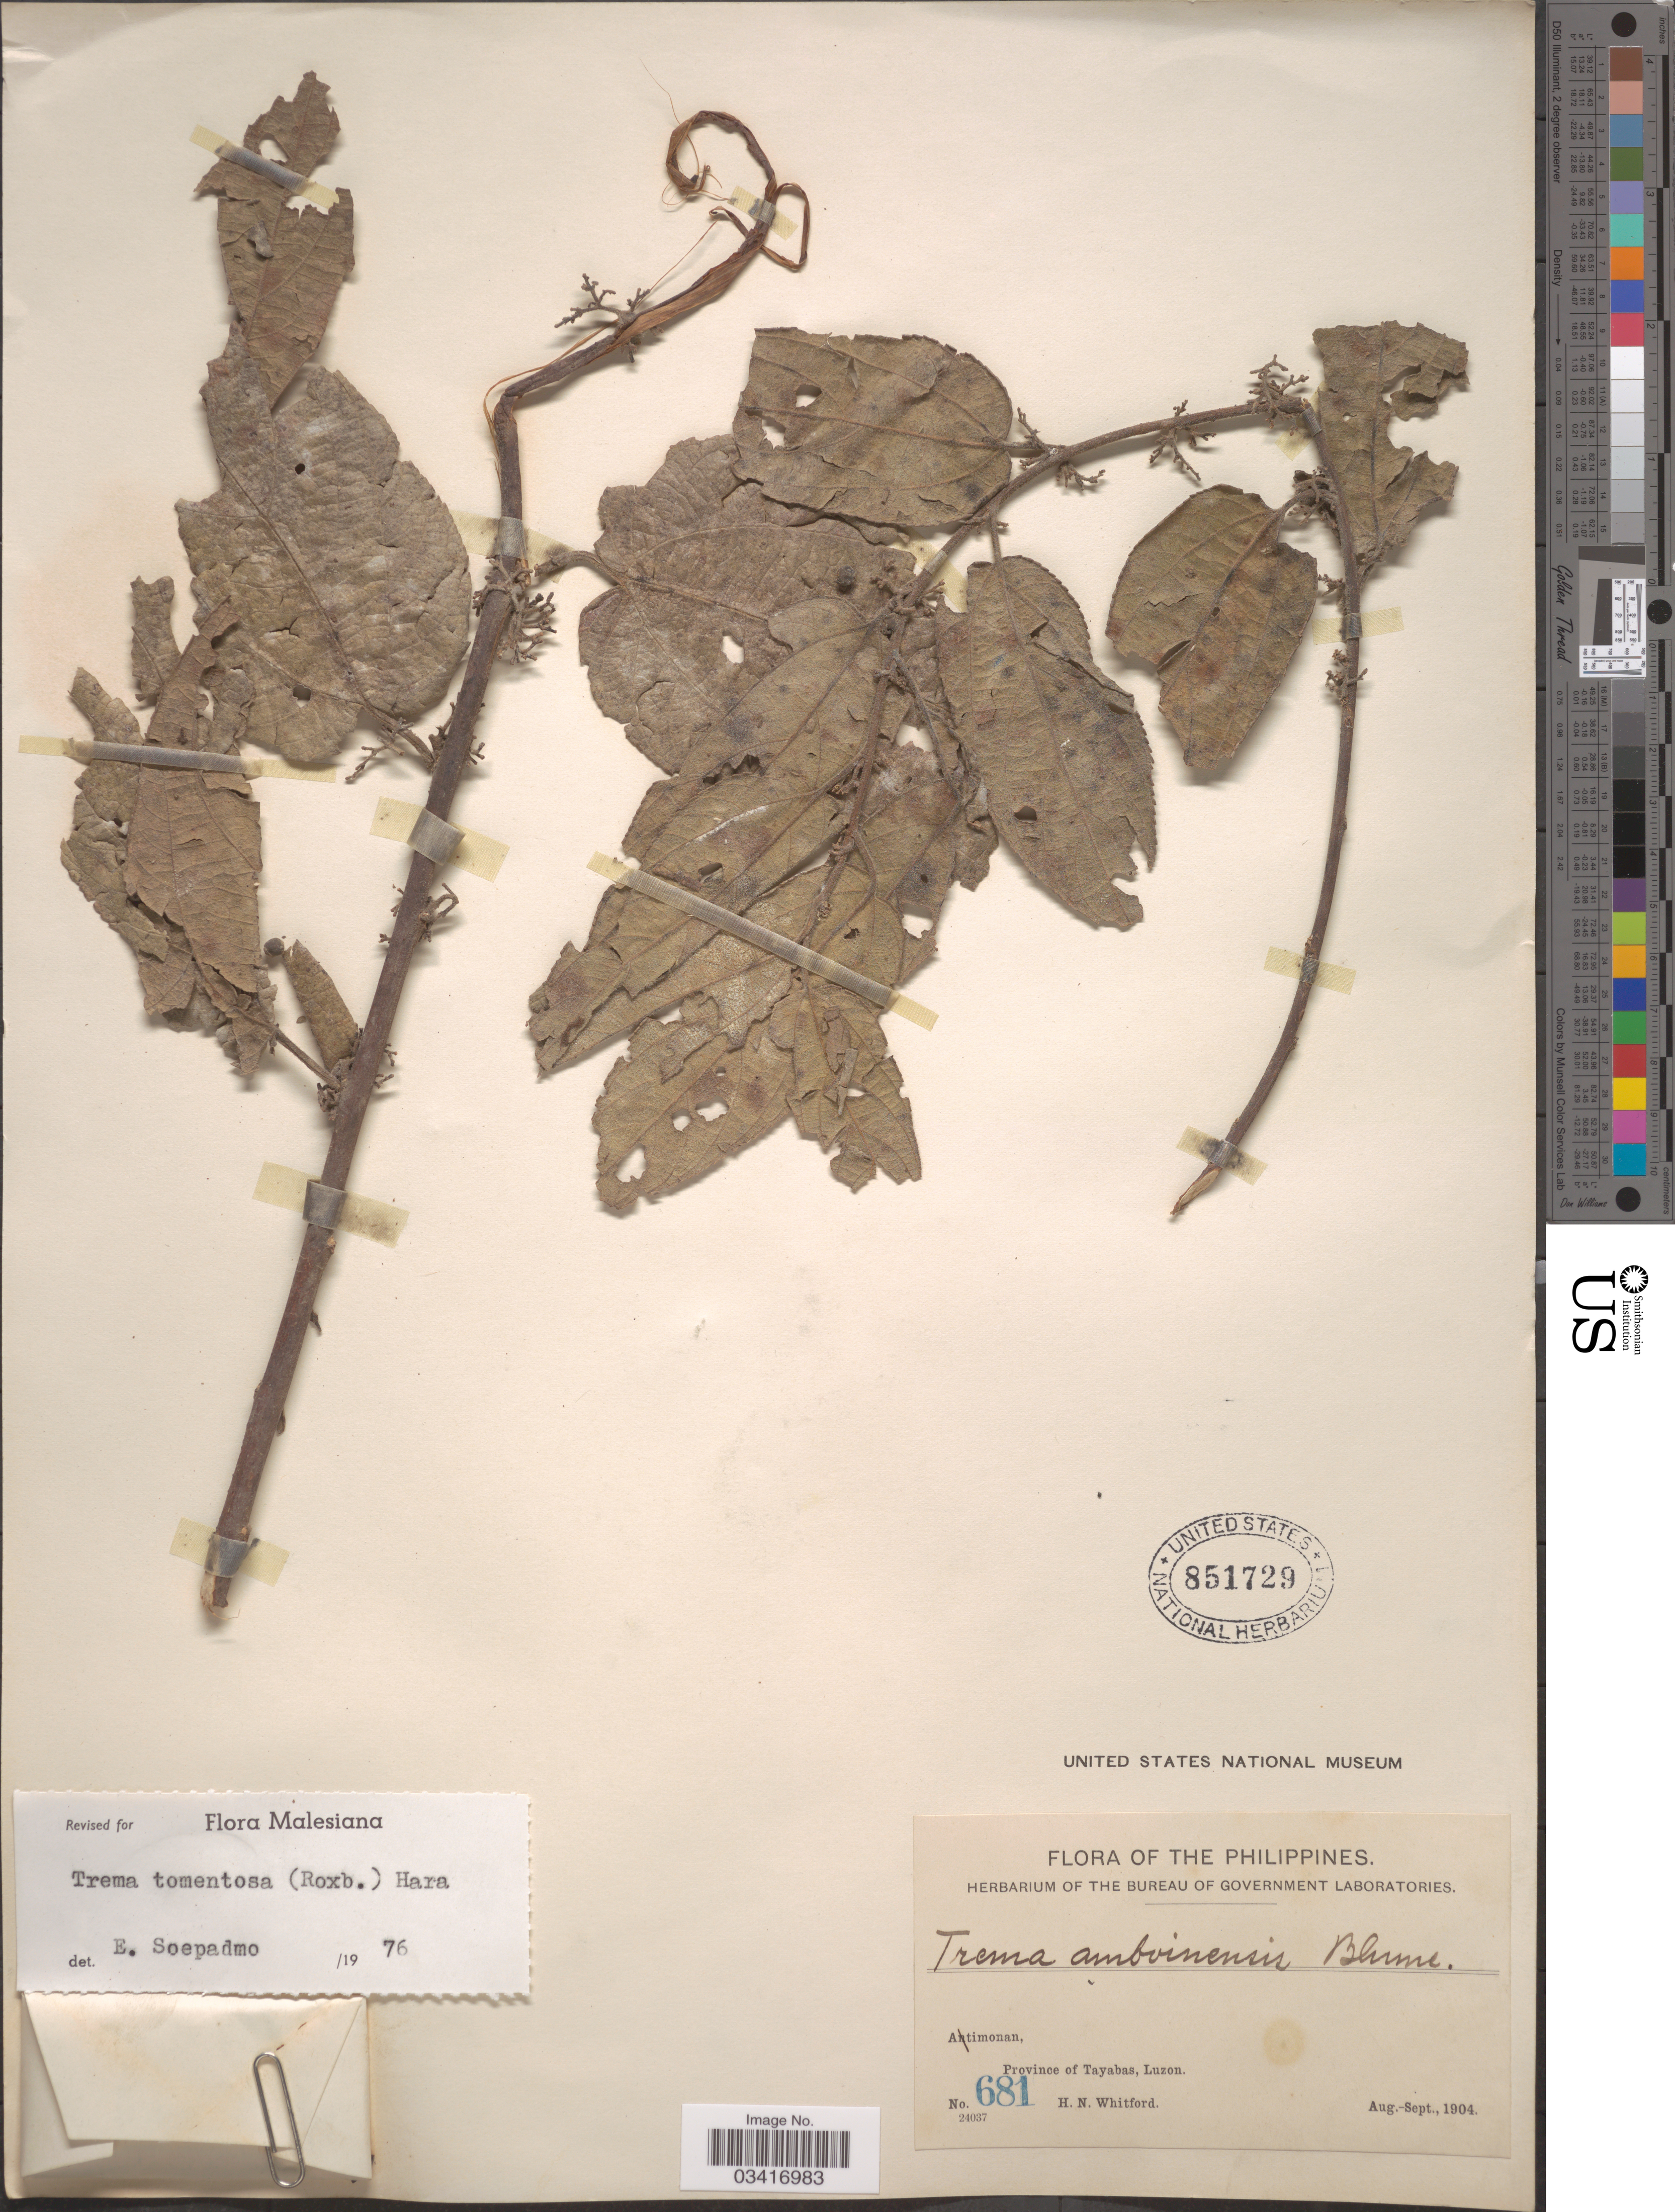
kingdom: Plantae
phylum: Tracheophyta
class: Magnoliopsida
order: Rosales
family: Cannabaceae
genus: Trema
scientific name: Trema tomentosum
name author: (Roxb.) Y. Hara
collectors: H. N. Whitford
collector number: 681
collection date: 1904-08/1904-09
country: Philippines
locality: Atimonan, Province of Tayabas, Luzon.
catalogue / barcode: US 851729